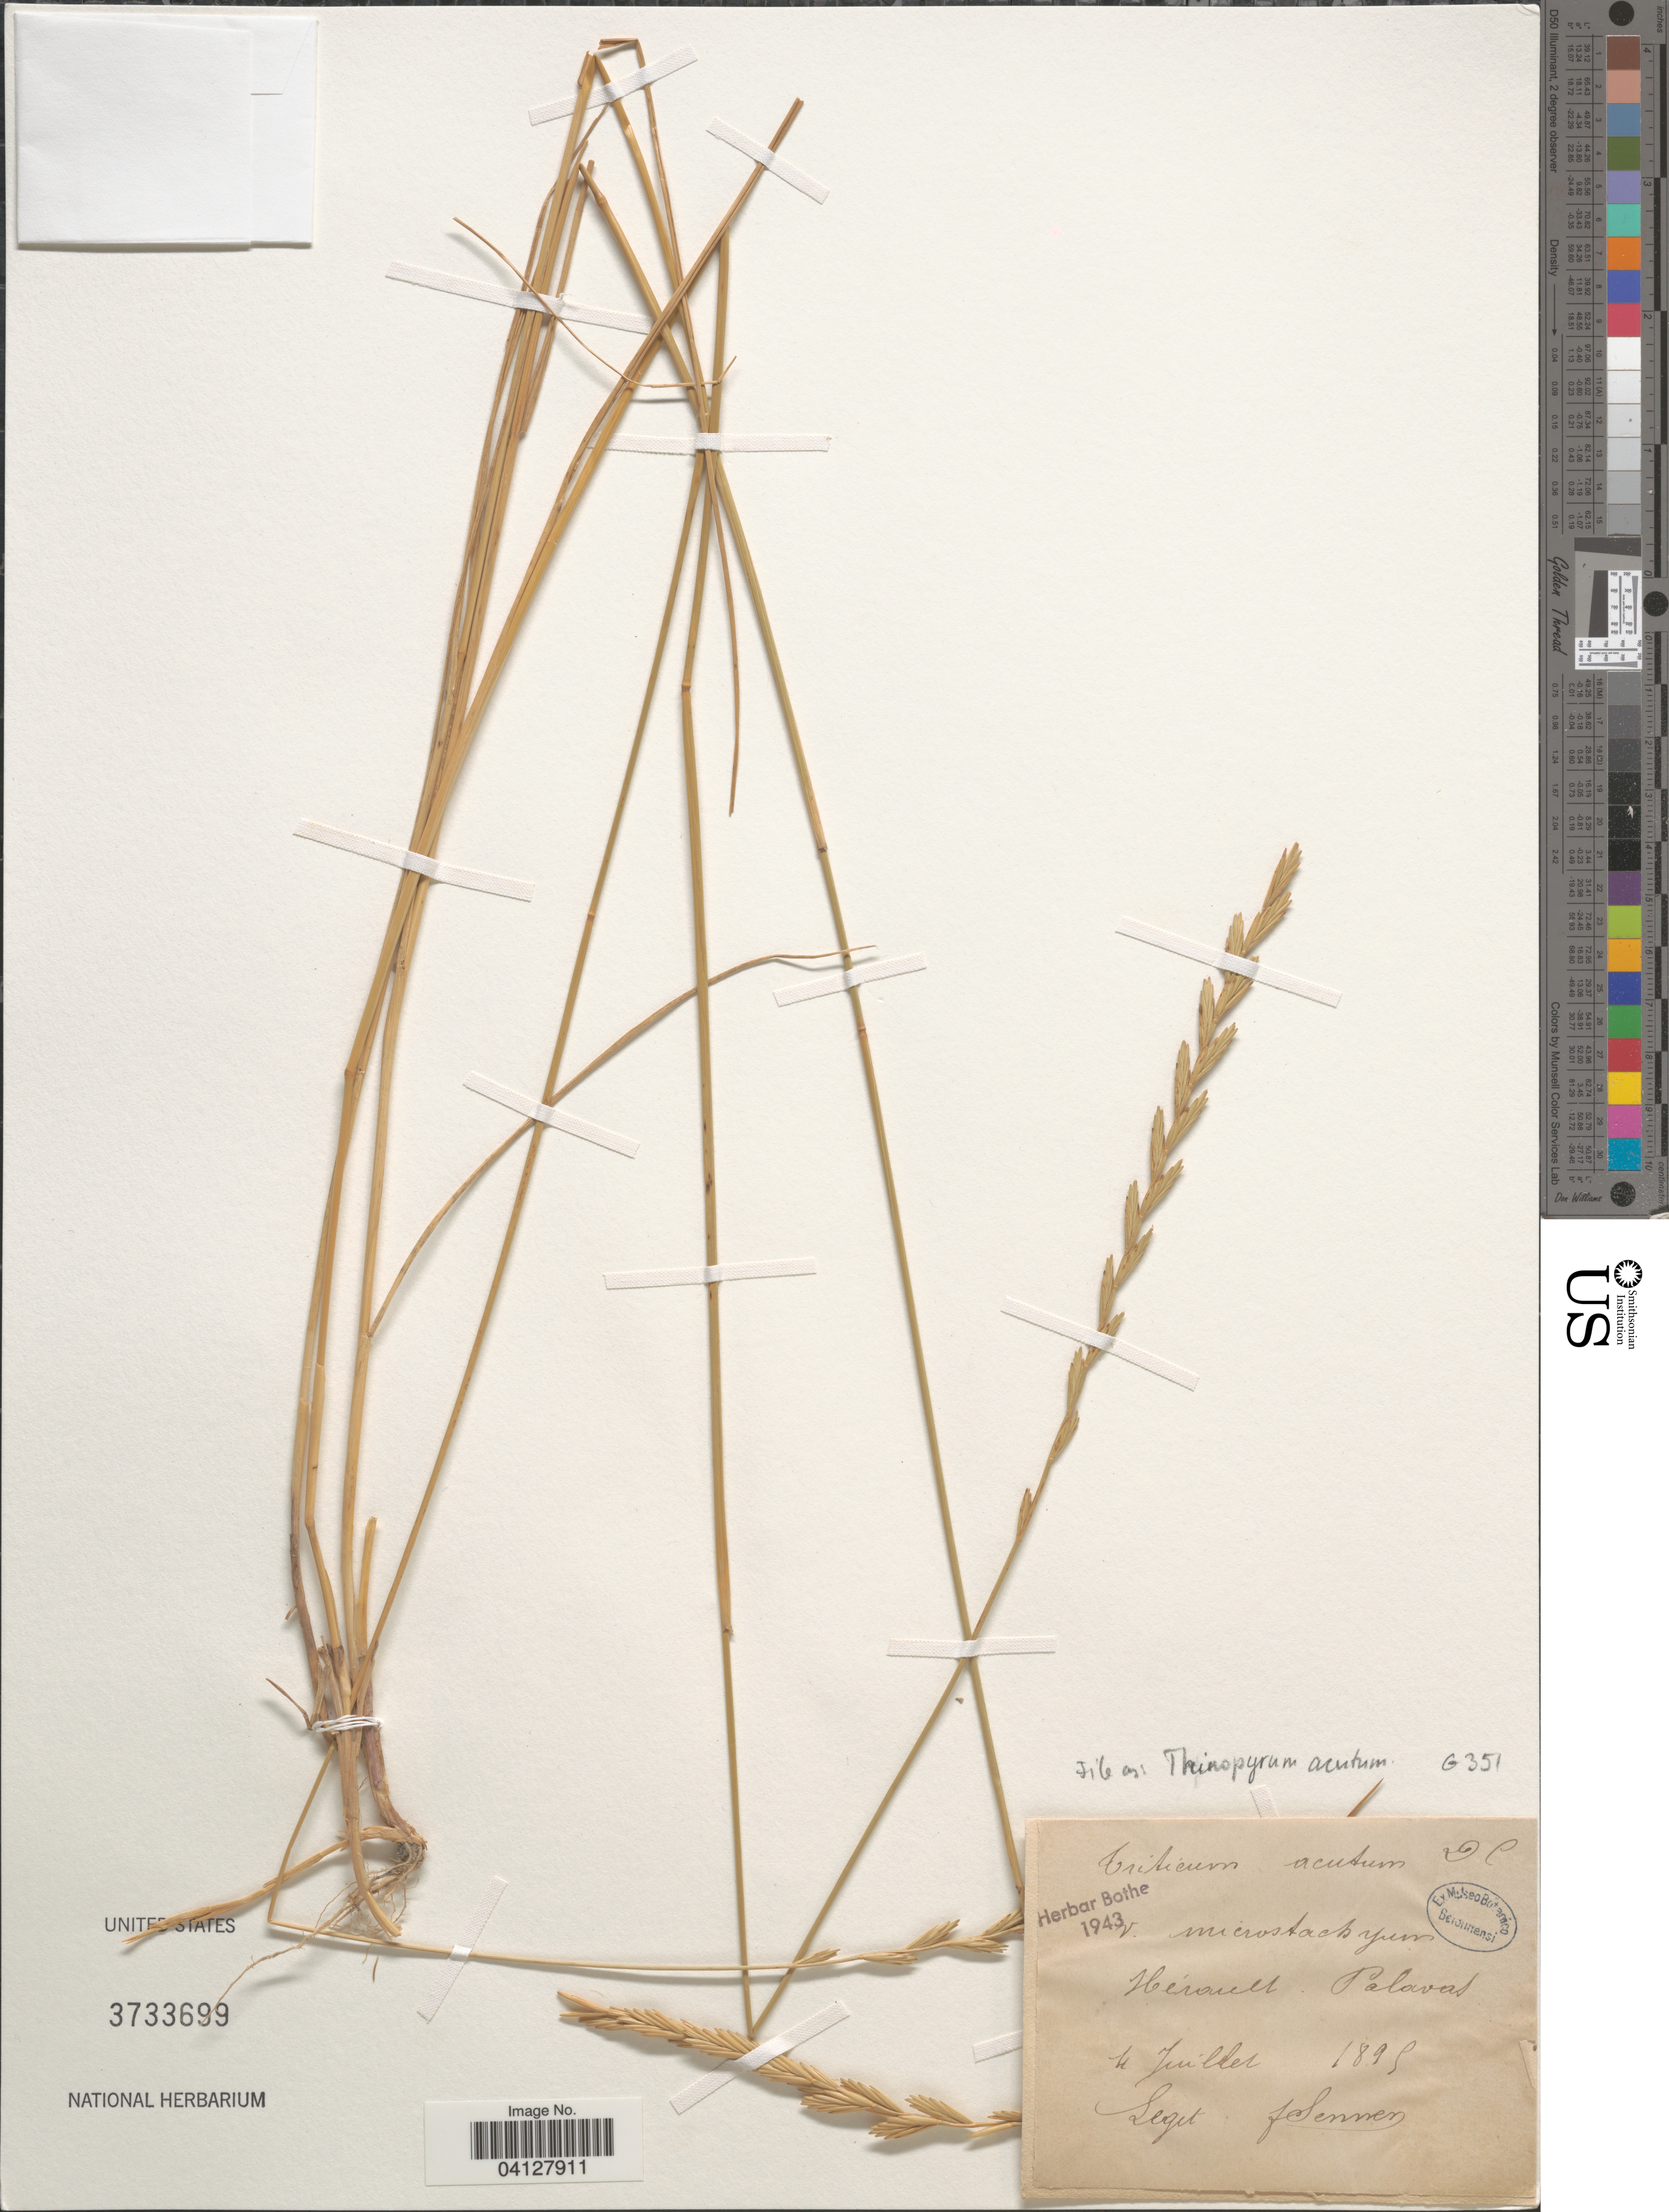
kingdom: Plantae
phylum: Tracheophyta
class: Liliopsida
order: Poales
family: Poaceae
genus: Triticum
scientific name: Triticum andinum ined.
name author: DC.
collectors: E. Sennen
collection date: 1895-07-04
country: France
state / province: Occitanie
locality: Hérault Palavas.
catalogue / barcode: US 3733699